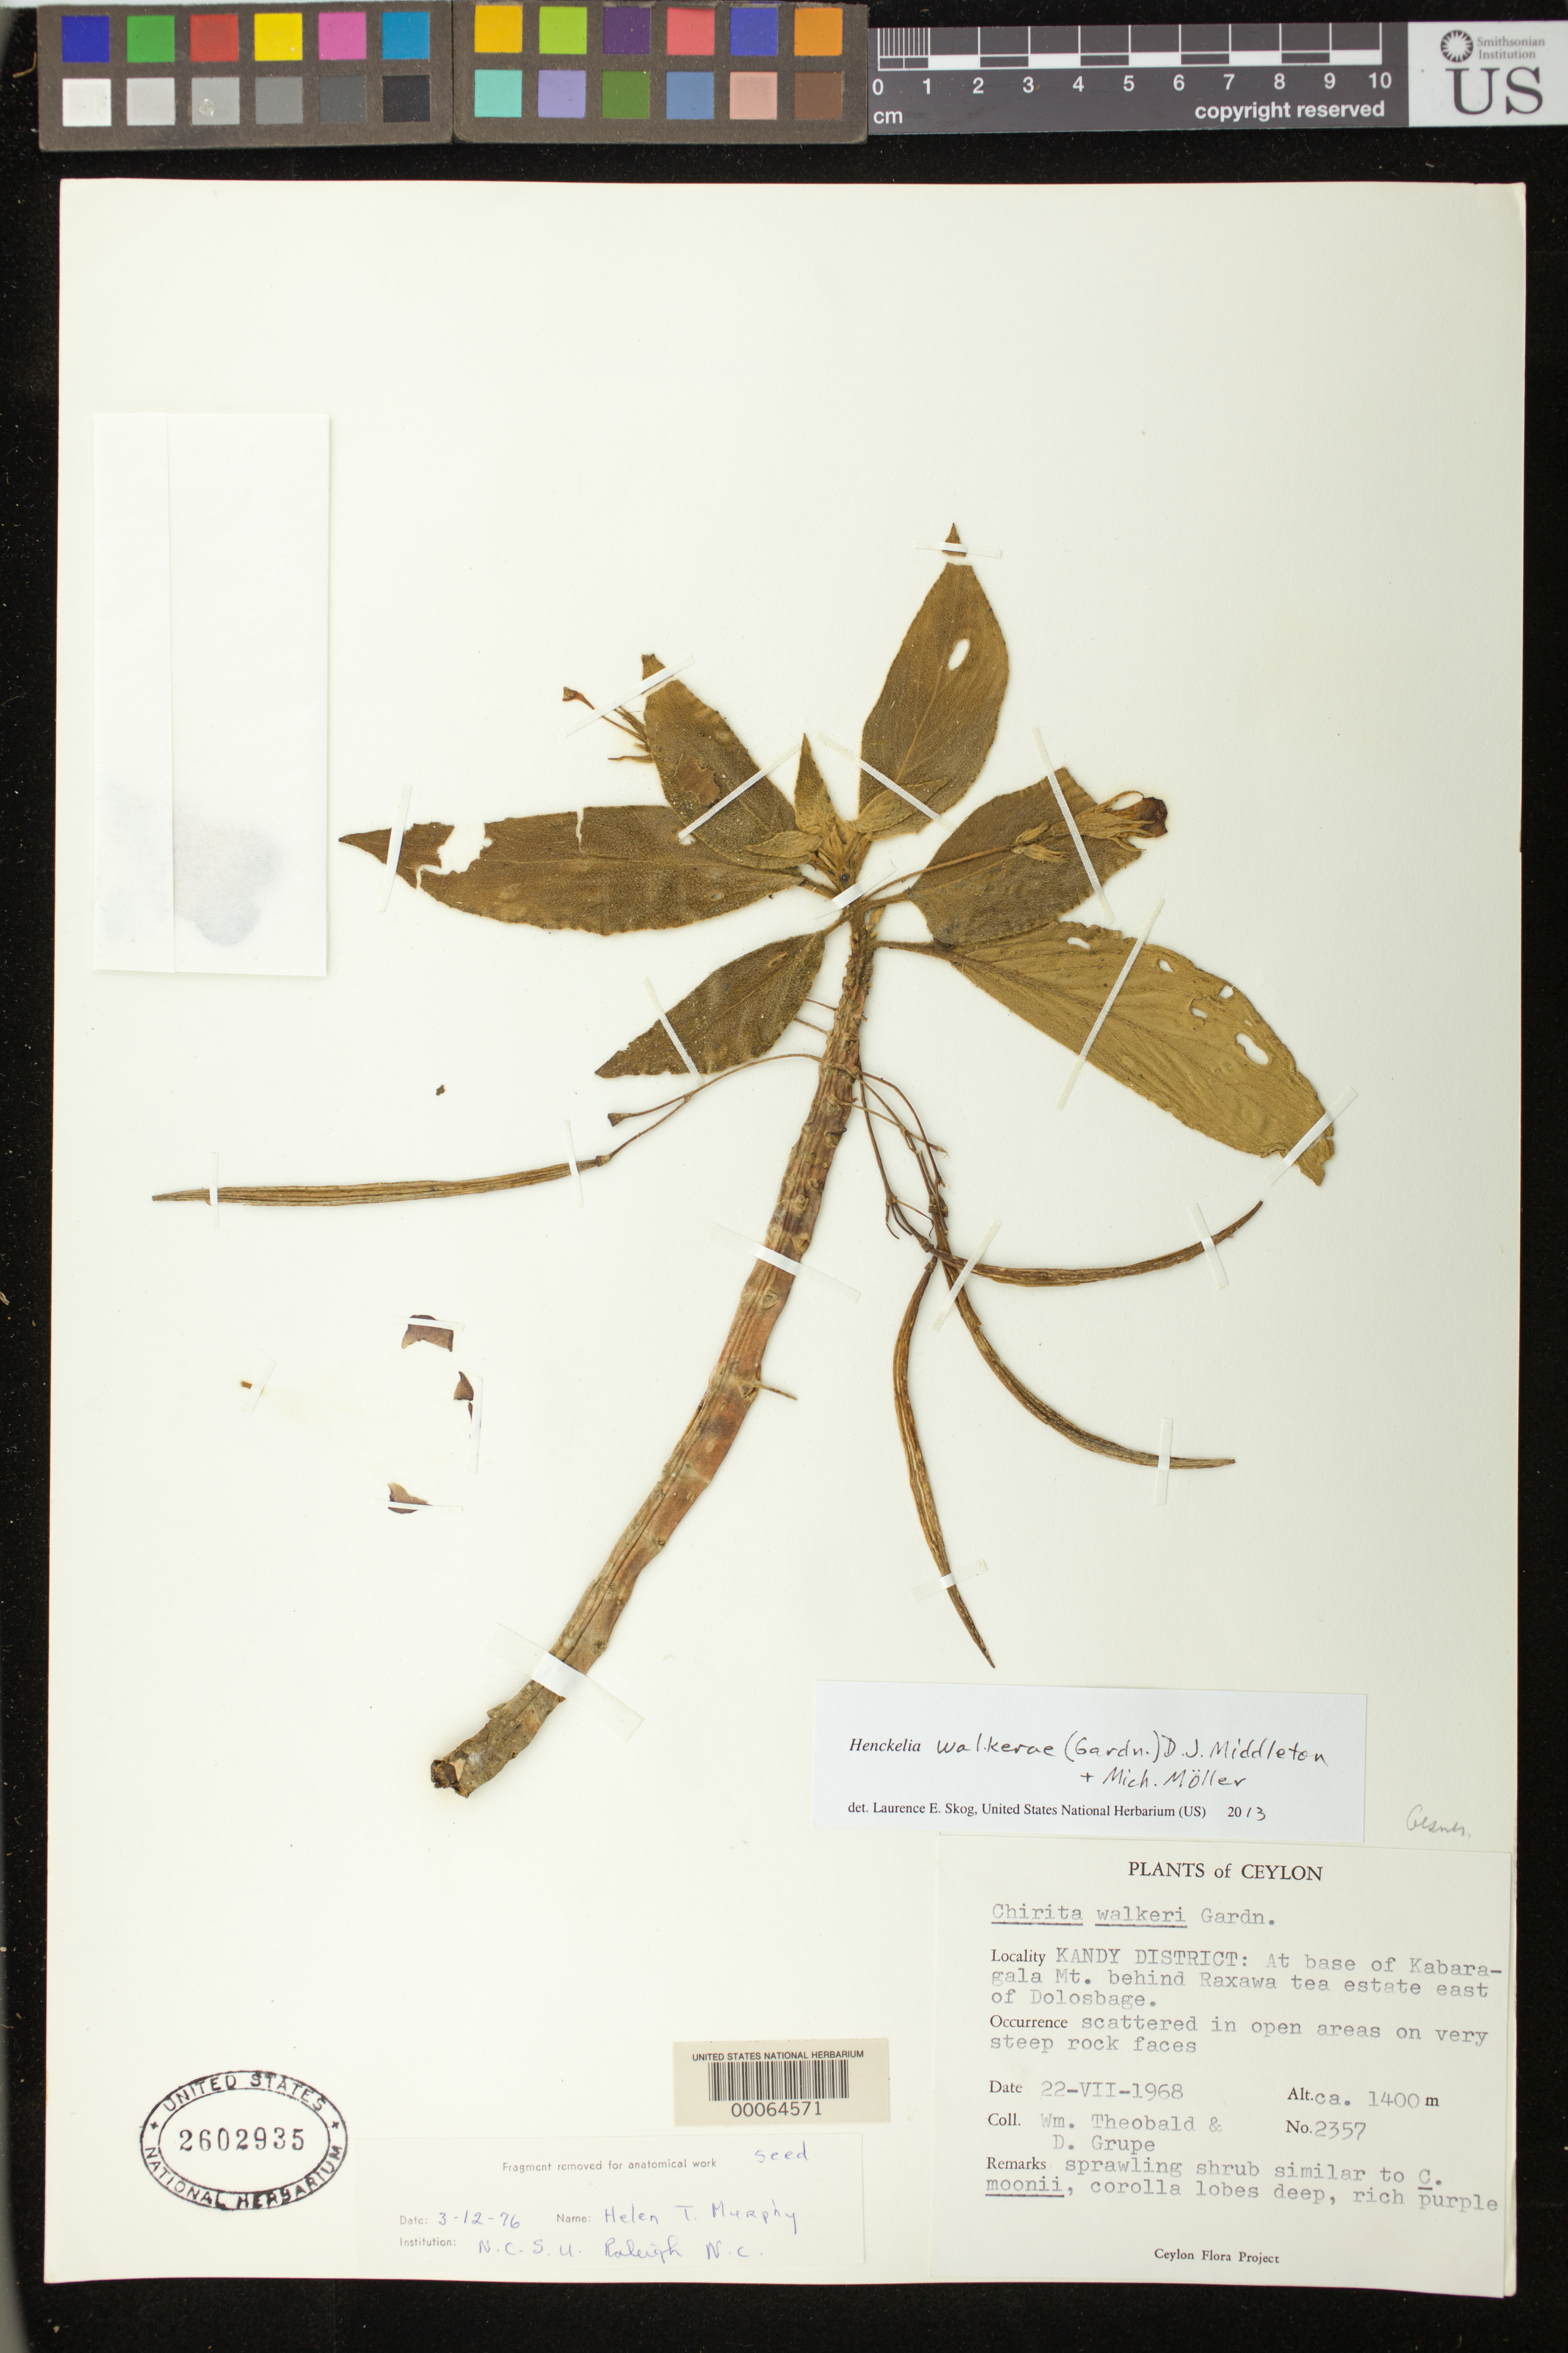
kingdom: Plantae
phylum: Tracheophyta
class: Magnoliopsida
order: Lamiales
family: Gesneriaceae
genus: Henckelia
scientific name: Henckelia walkerae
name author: (Gardner) D.J. Middleton & Mich. Möller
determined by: Skog, Laurence E.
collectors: W. Theobald & D. Grupe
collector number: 2357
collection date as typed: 22 Jul 1968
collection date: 1968-07-22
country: Sri Lanka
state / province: Central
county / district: Kandy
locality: At base of kabaragala mt. behind raxawa tea estate e of dolosbage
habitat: Open areas on very steep rock faces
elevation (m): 1400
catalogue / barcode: US 2602935